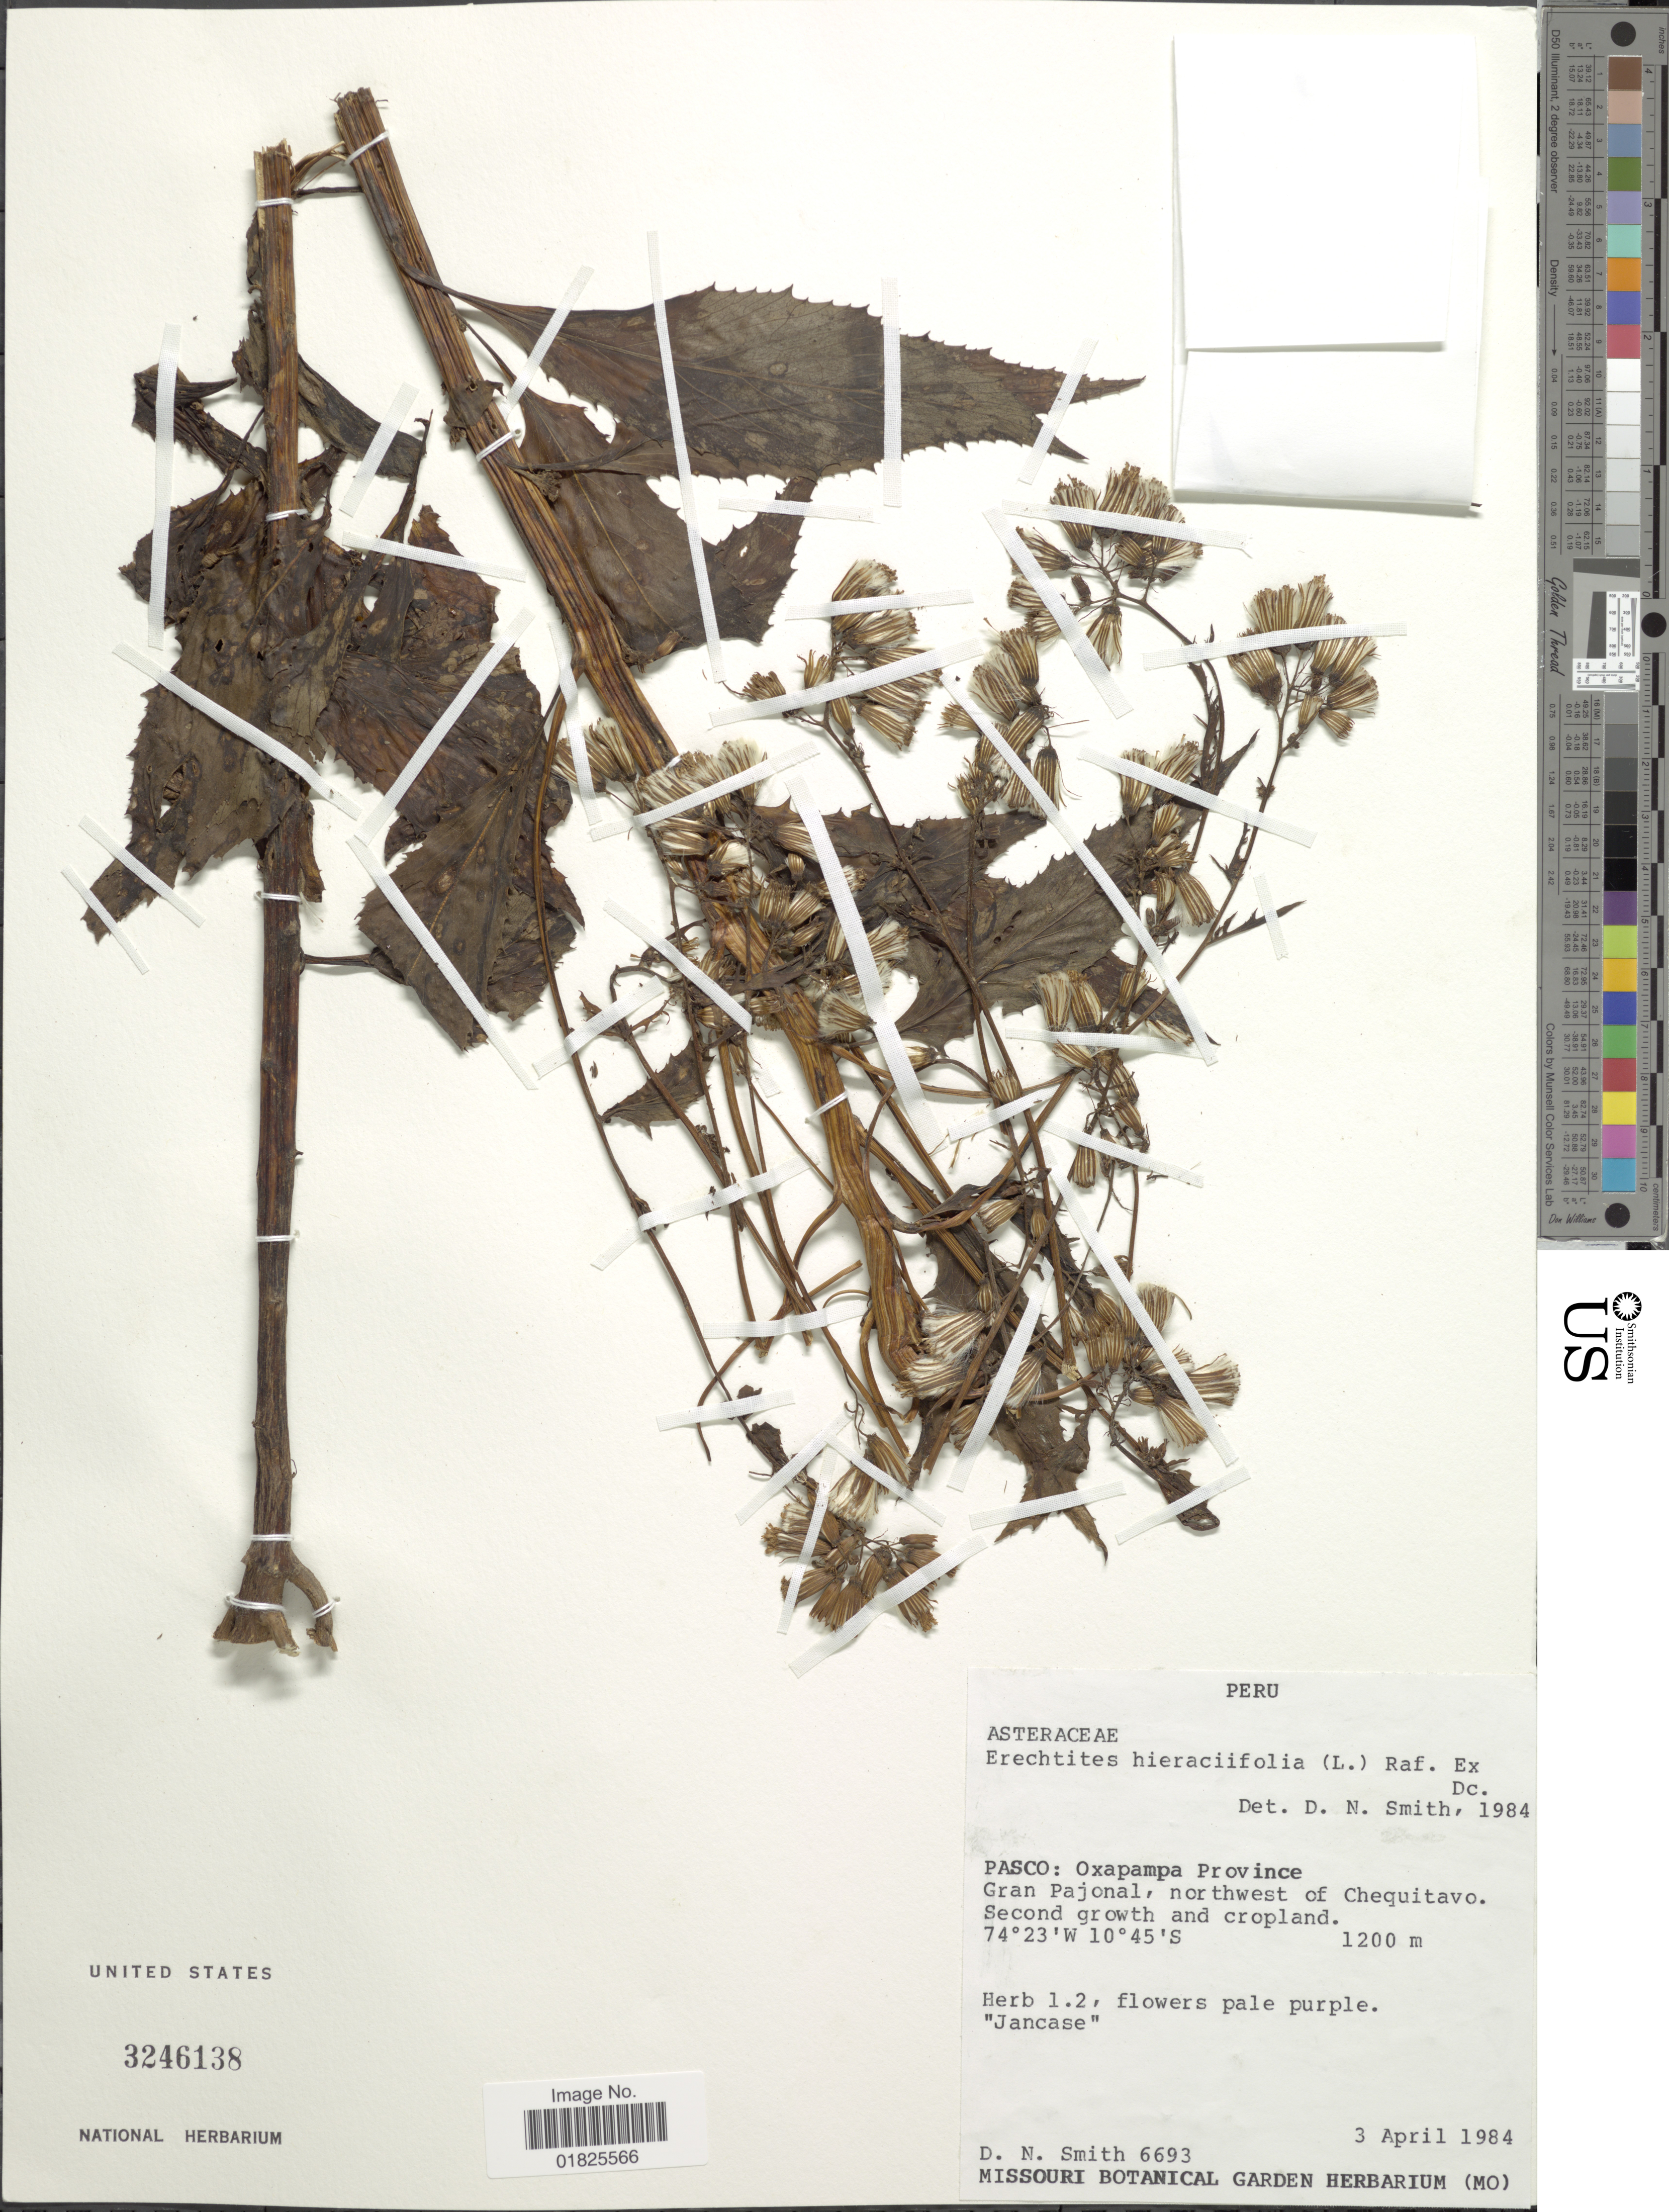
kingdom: Plantae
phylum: Tracheophyta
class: Magnoliopsida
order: Asterales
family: Asteraceae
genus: Erechtites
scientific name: Erechtites hieraciifolius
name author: (L.) Raf. ex DC.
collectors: D. Smith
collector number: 6693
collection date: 1984-04-03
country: Peru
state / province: Pasco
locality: Oxapamapa Province, Gran Pajonal, northwest of Chequitavo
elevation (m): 1200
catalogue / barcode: US 3246138